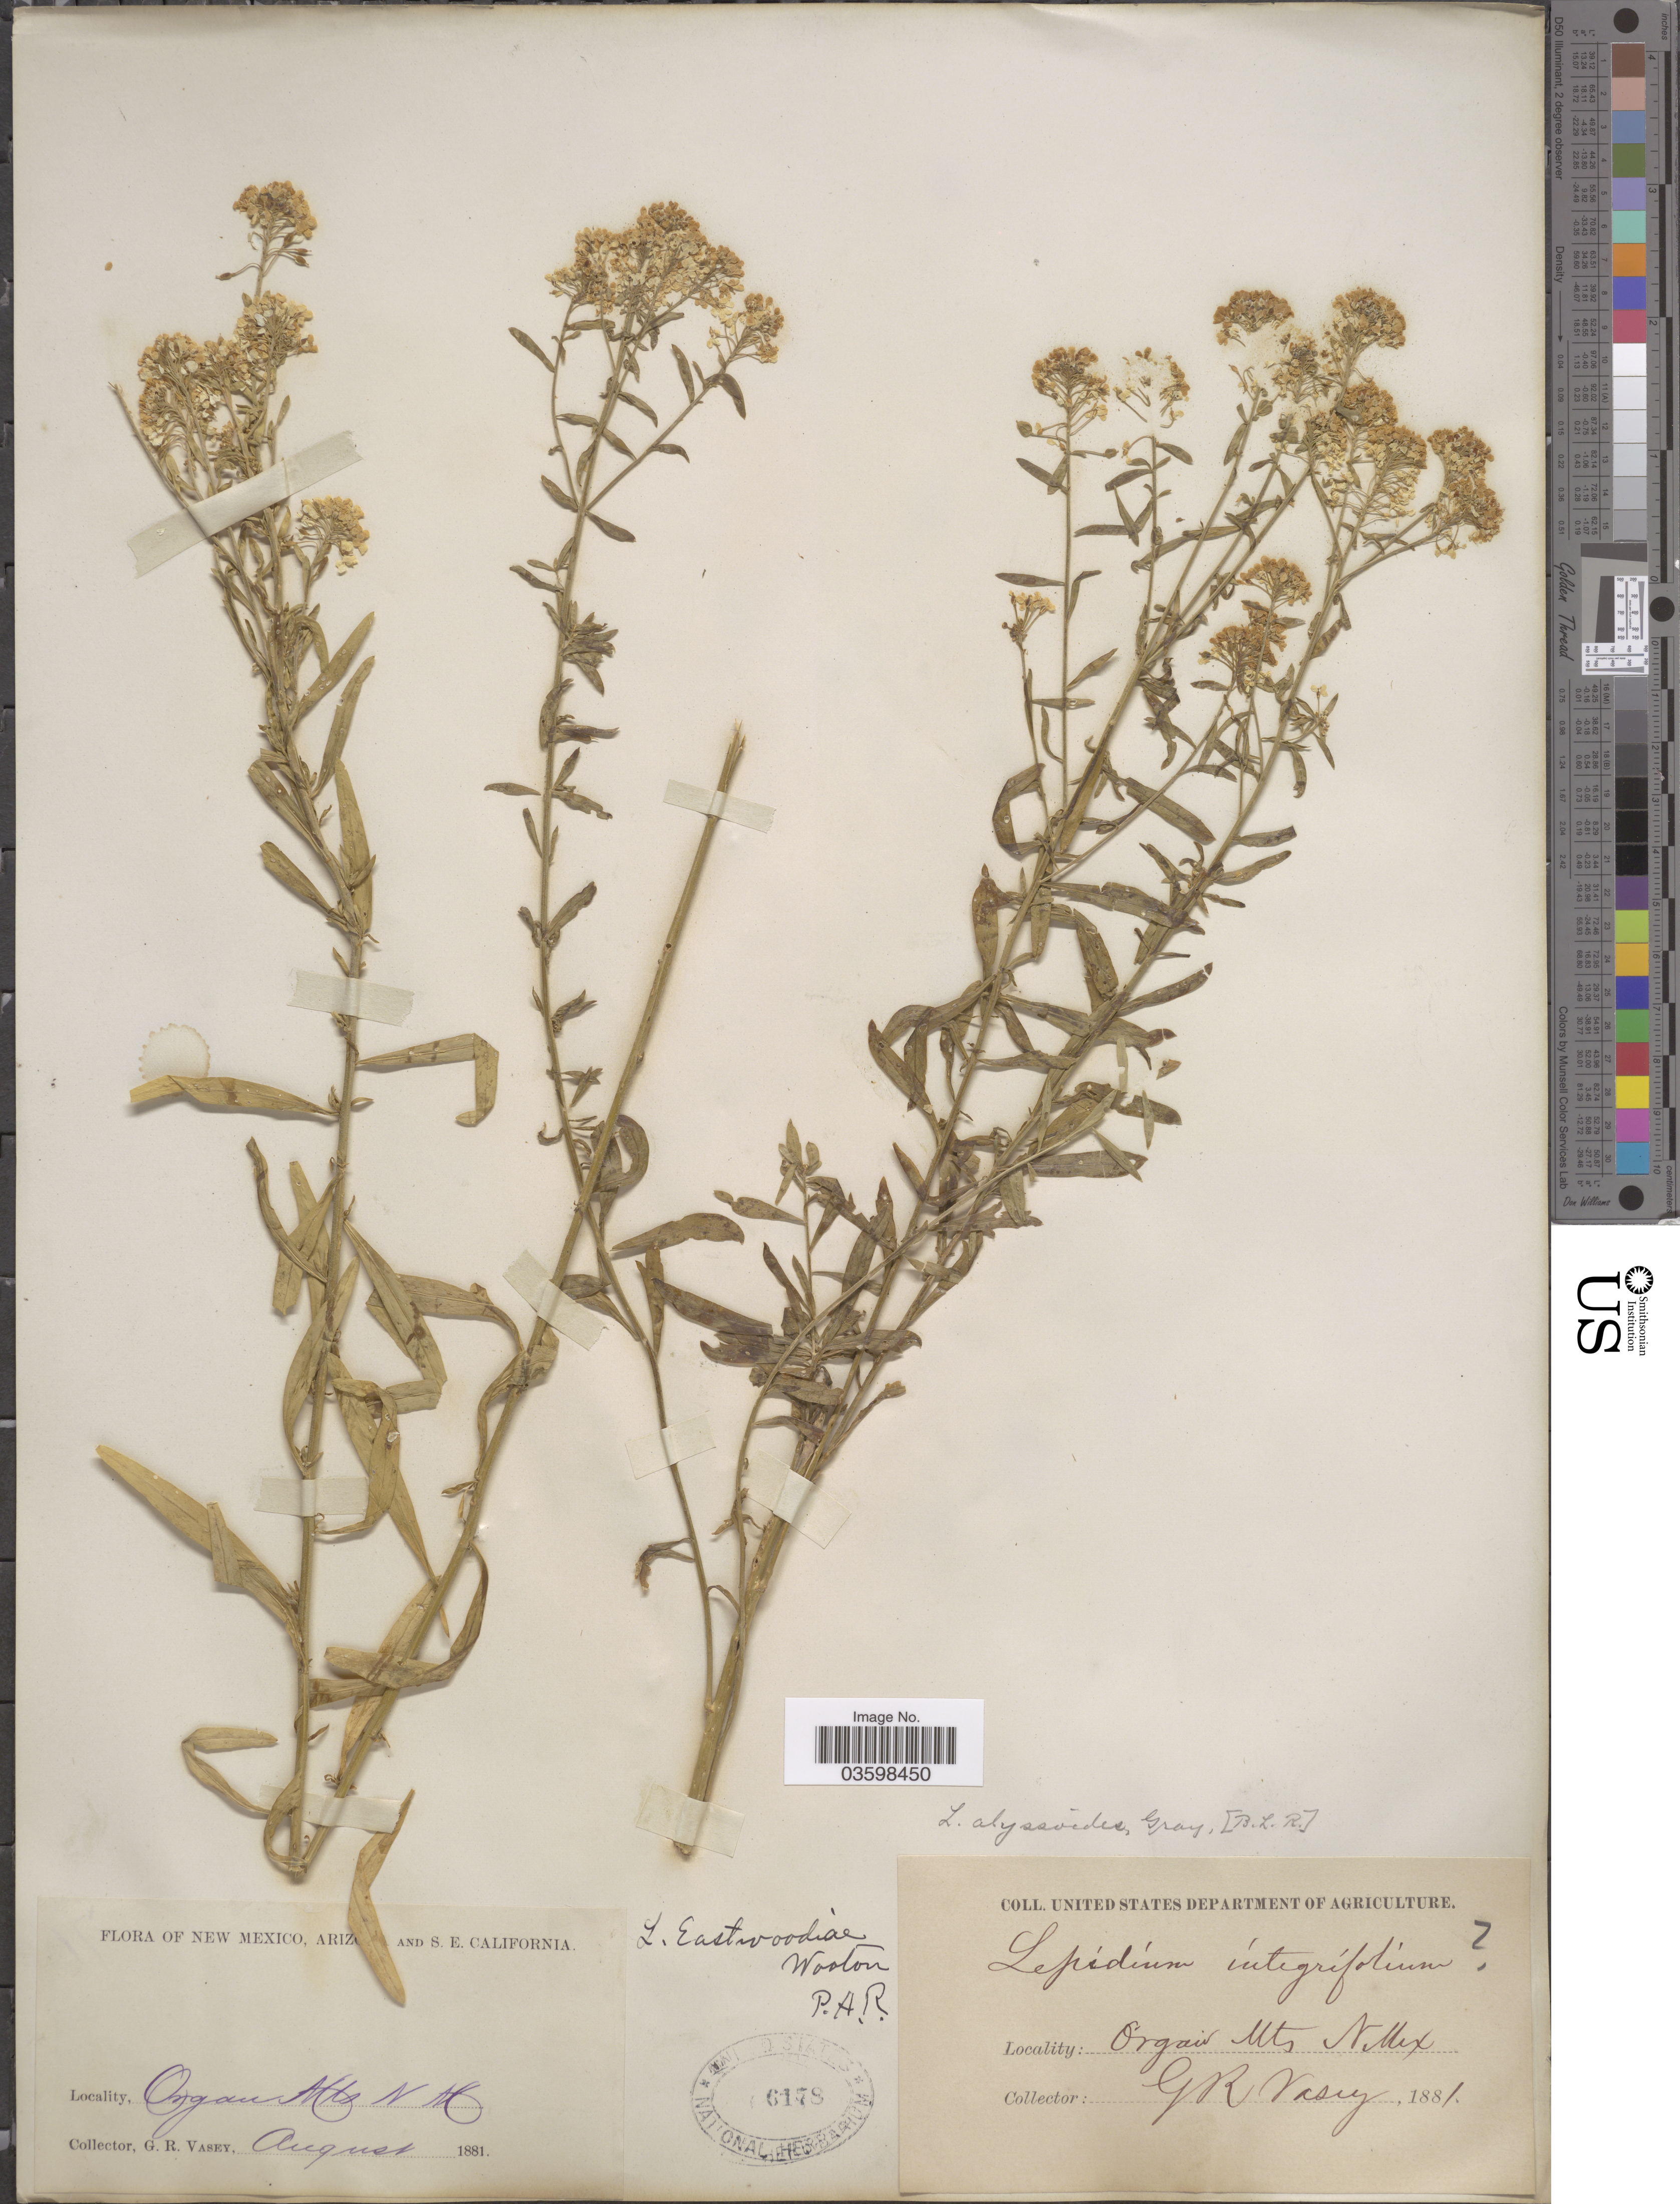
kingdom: Plantae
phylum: Tracheophyta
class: Magnoliopsida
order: Brassicales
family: Brassicaceae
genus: Lepidium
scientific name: Lepidium eastwoodiae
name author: Wooton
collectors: G. R. Vasey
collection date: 1881-08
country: United States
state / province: New Mexico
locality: Organ Mts.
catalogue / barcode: US 6178